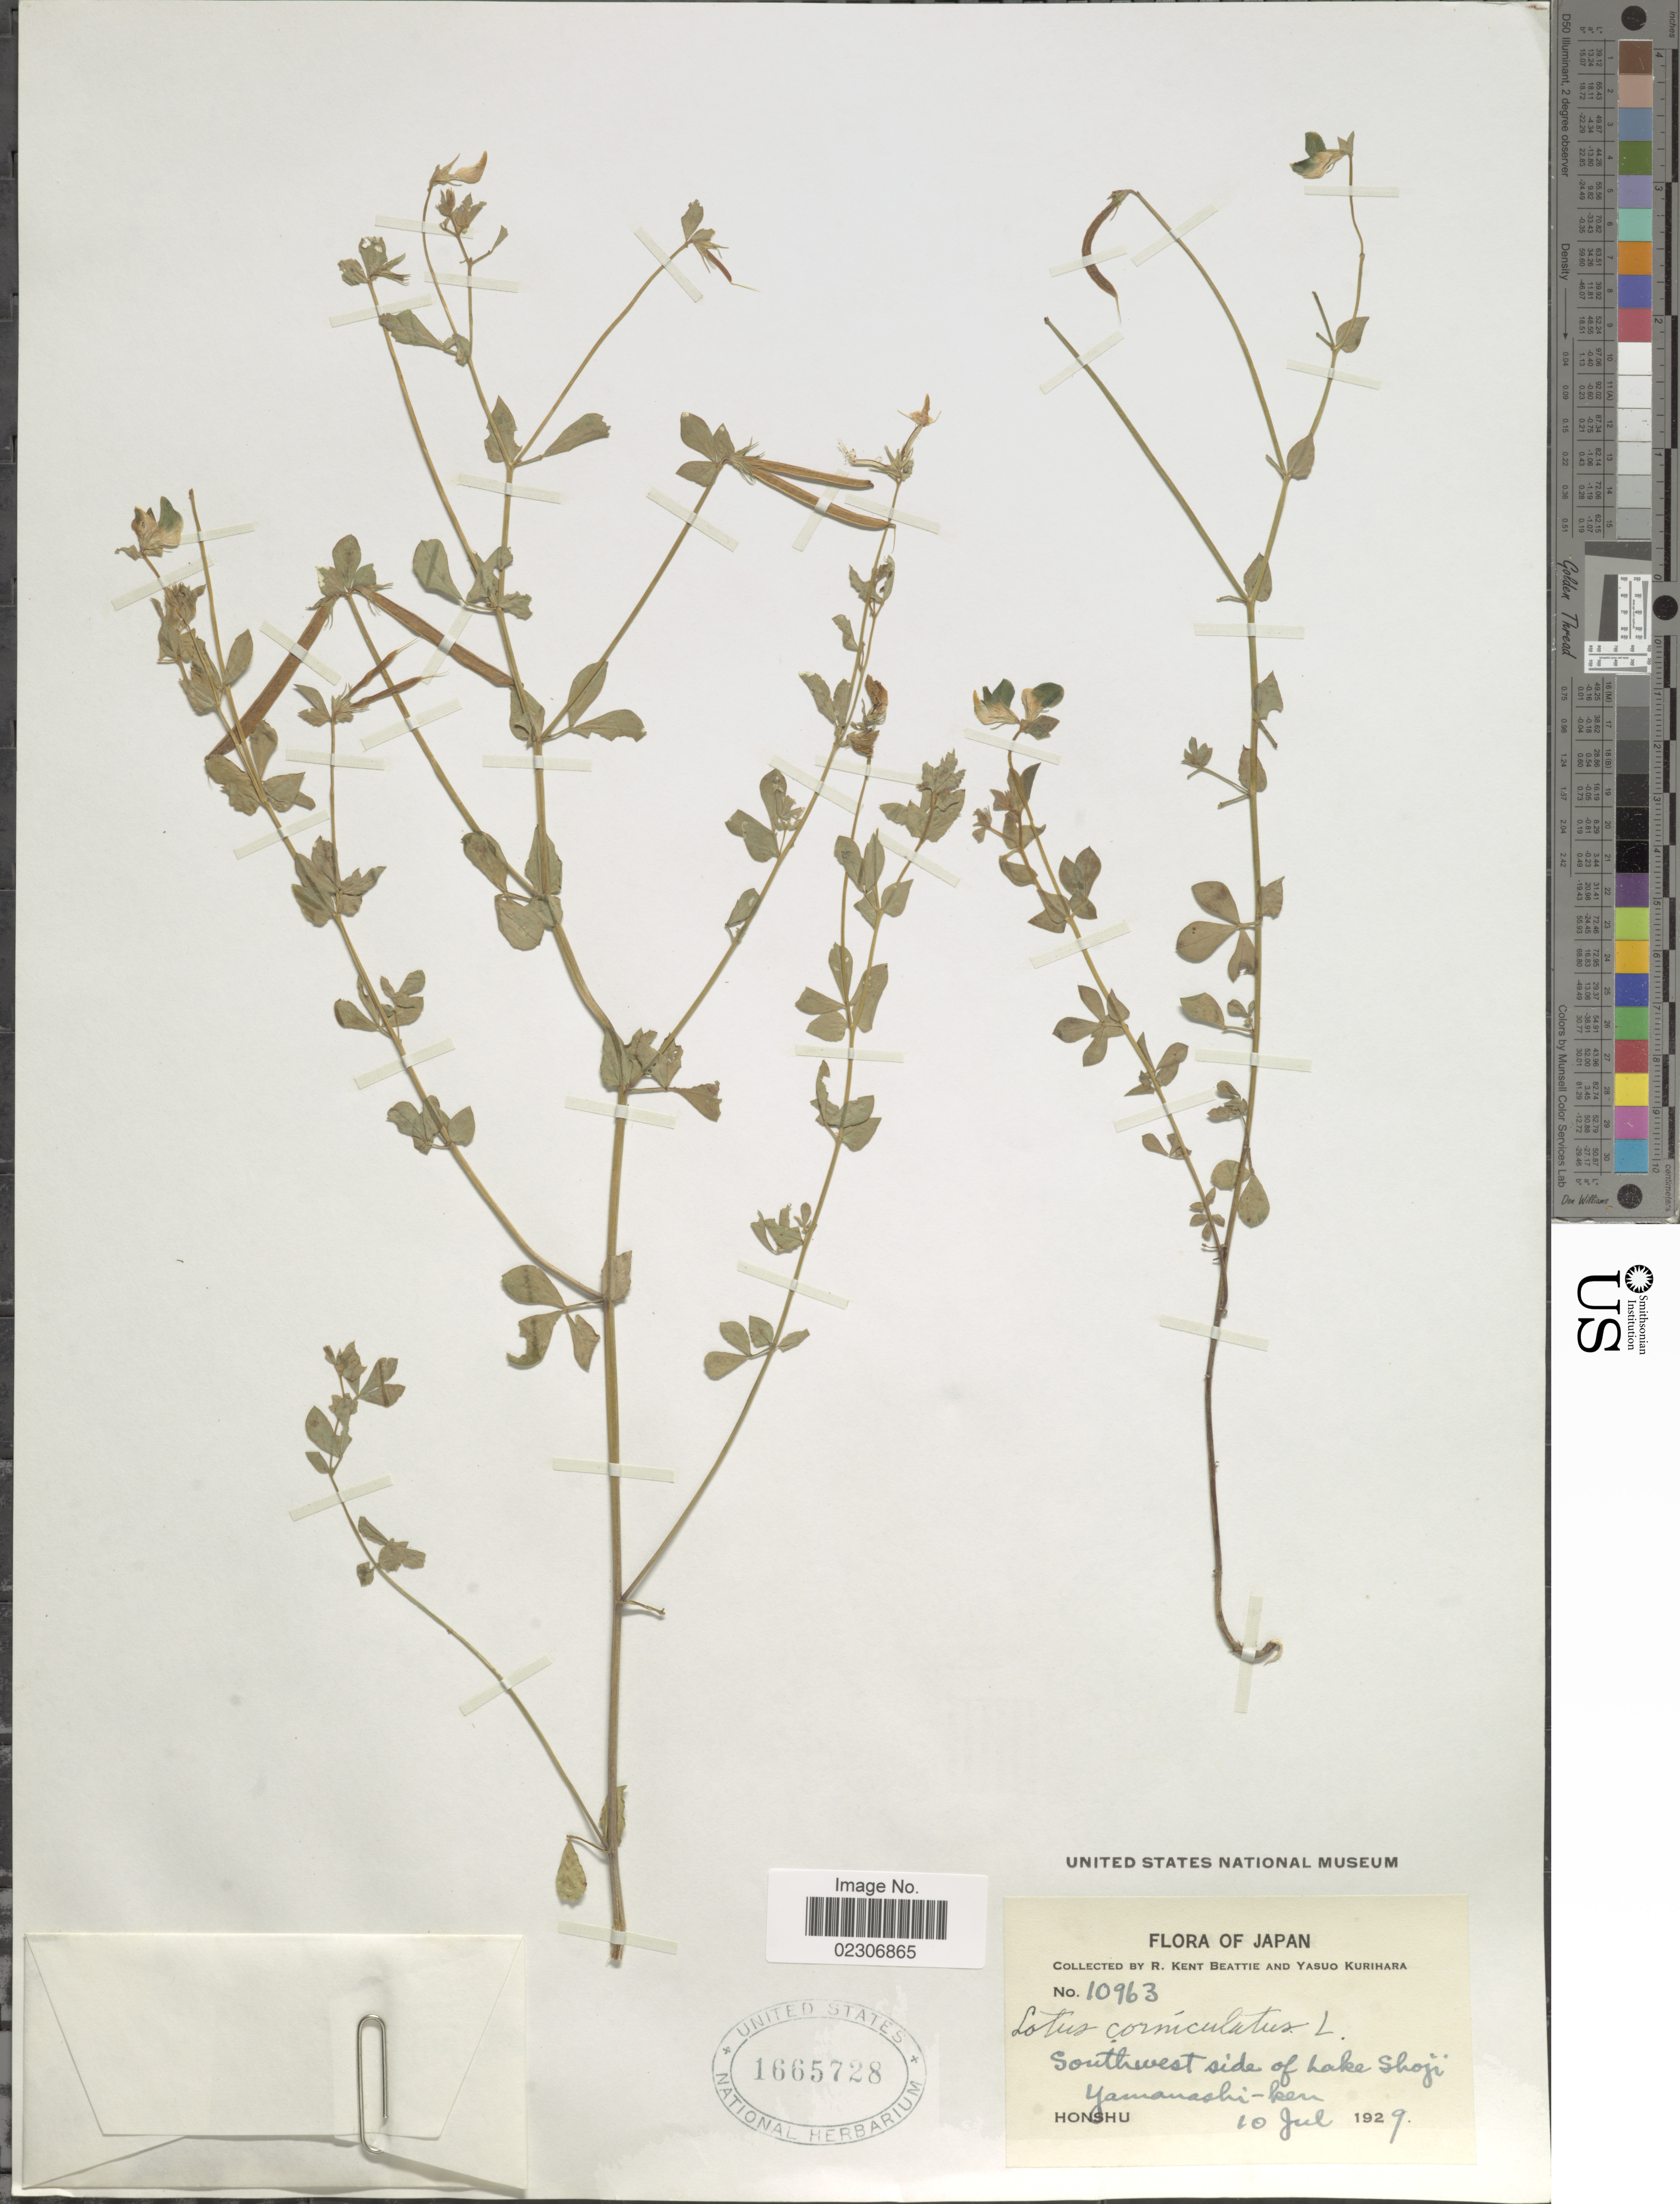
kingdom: Plantae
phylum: Tracheophyta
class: Magnoliopsida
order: Fabales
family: Fabaceae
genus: Lotus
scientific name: Lotus corniculatus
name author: L.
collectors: R. K. Beattie & Y. Kurihara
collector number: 10963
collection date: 1929-07-10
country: Japan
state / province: Yamanasi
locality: Japan. Southwest side of Lake Shoji, Yamanashi-ken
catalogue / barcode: US 1665728